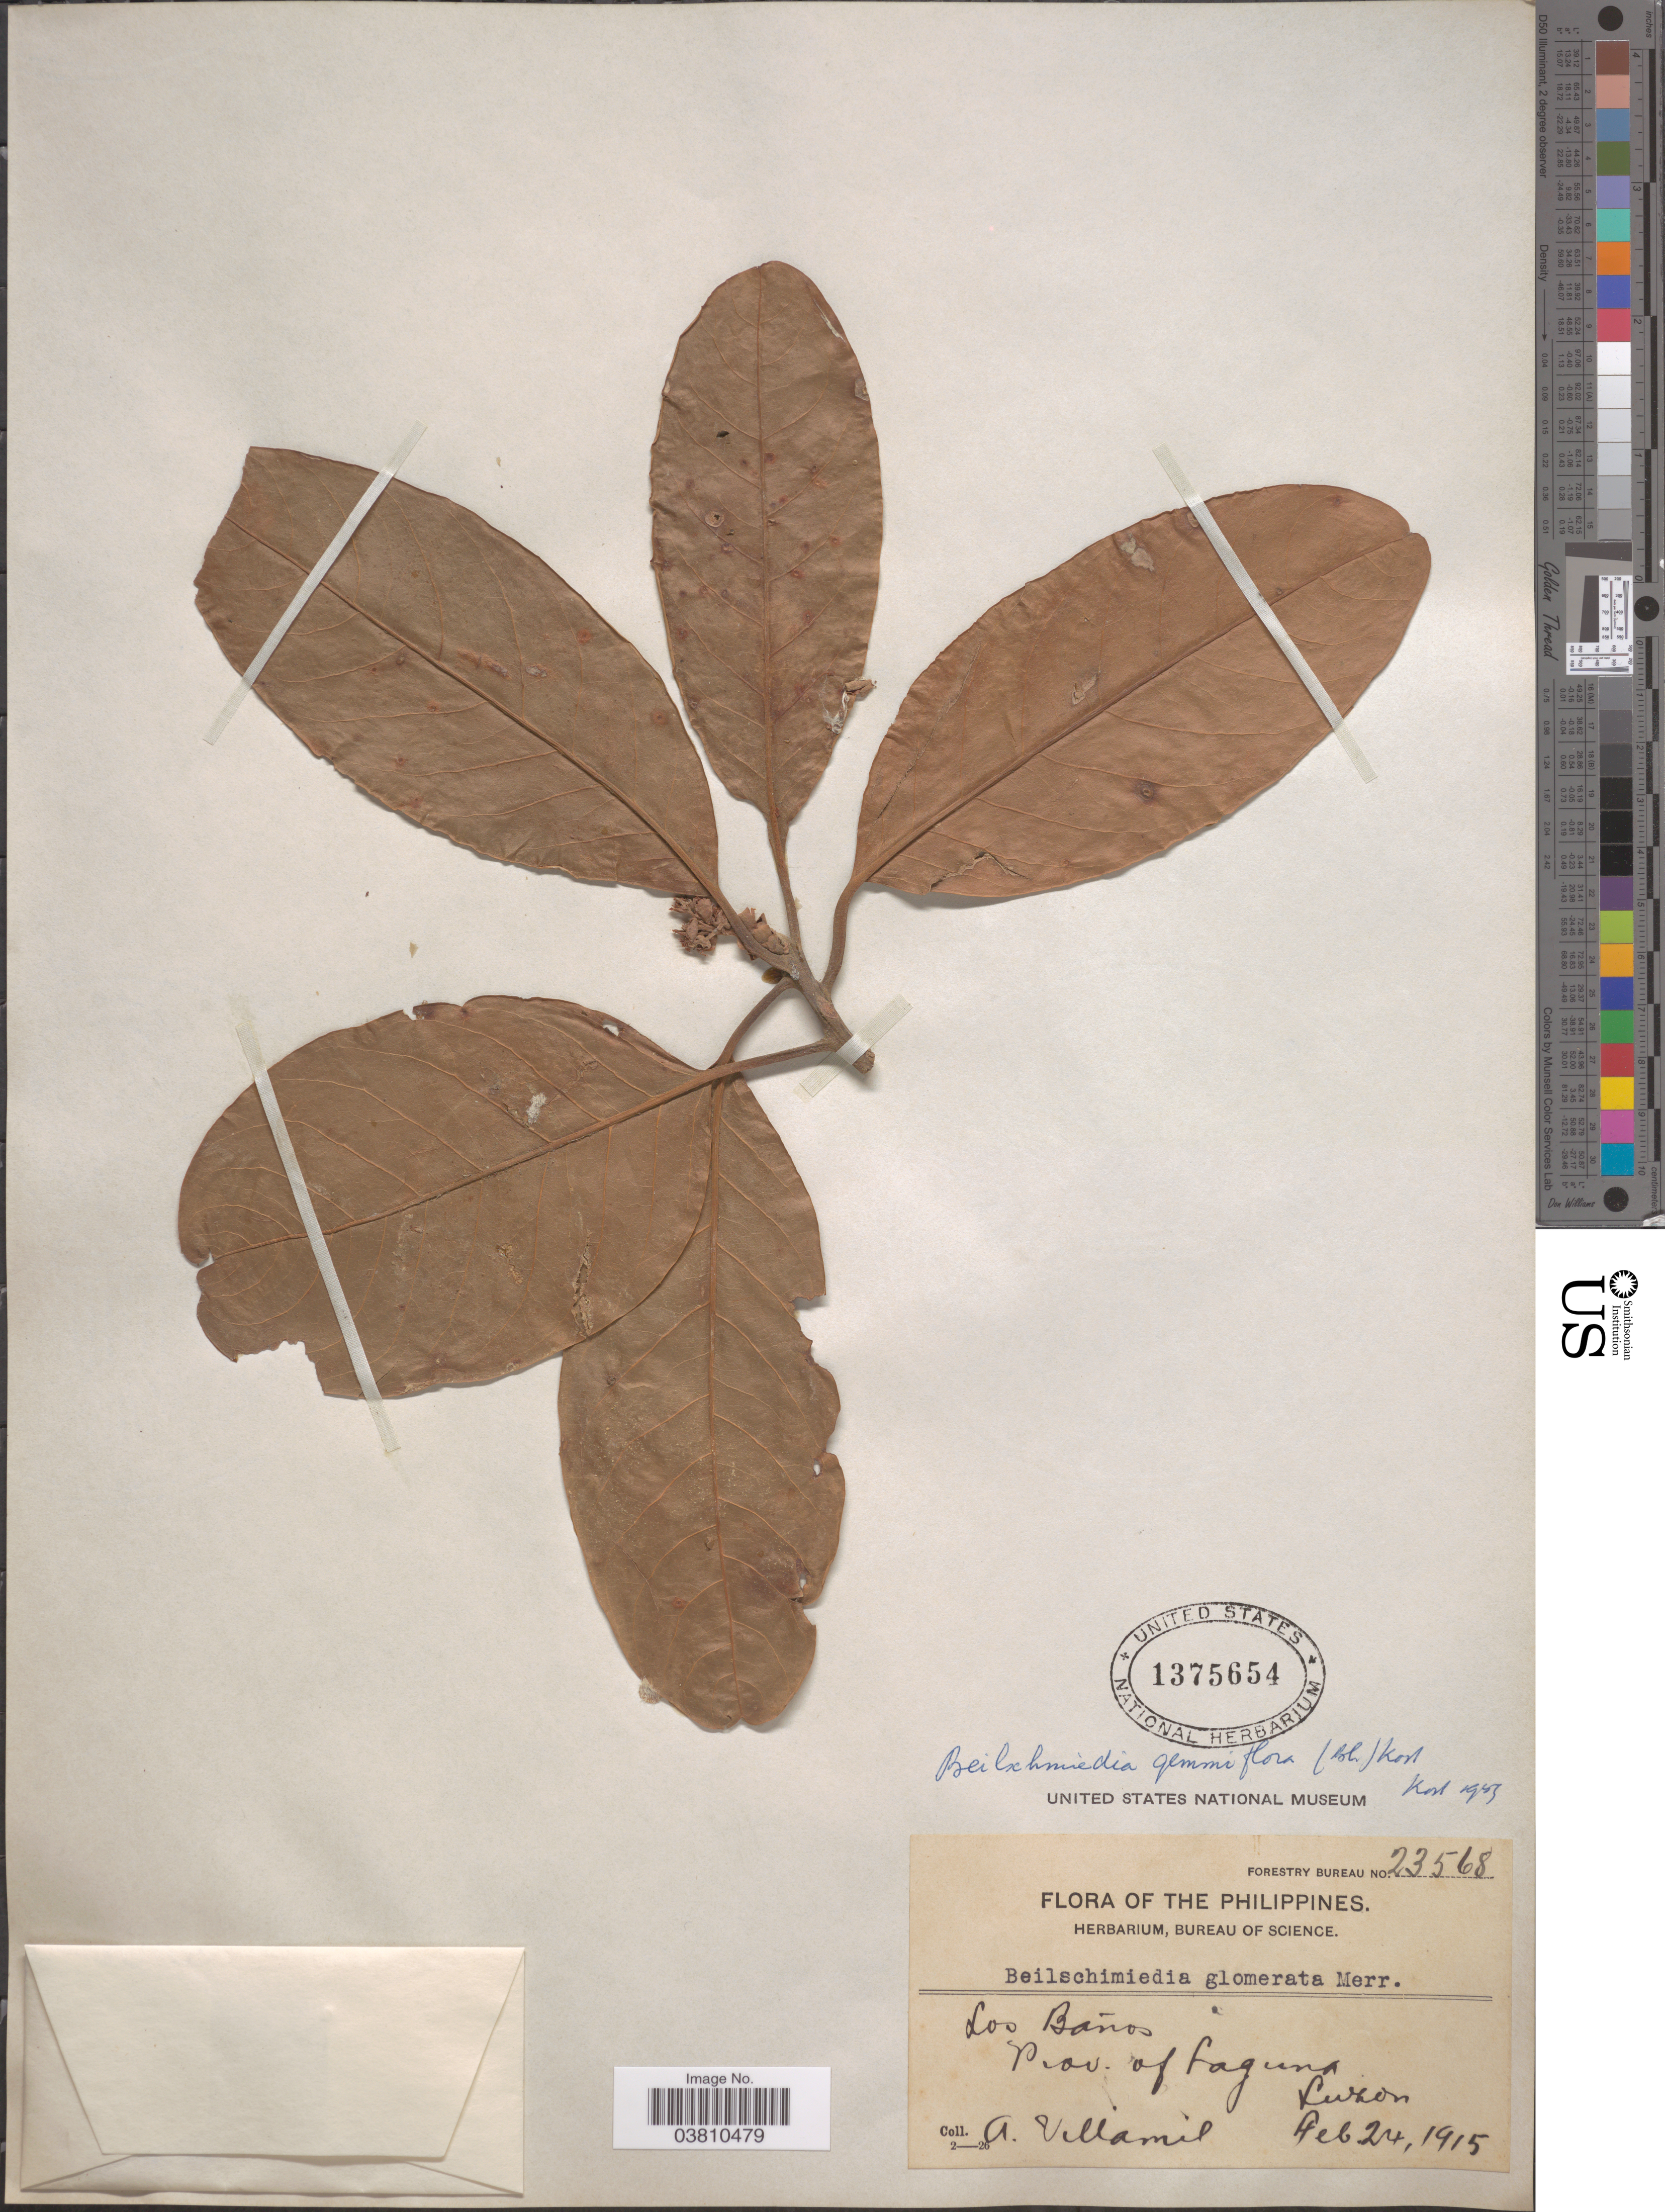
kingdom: Plantae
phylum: Tracheophyta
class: Magnoliopsida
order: Laurales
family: Lauraceae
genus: Beilschmiedia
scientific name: Beilschmiedia glomerata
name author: Merr.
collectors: A. Villamil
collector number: Forestry Bureau 23568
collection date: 1915-02-24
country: Philippines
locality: Los Baños, Prov. of Laguna, Luzon.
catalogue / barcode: US 1375654